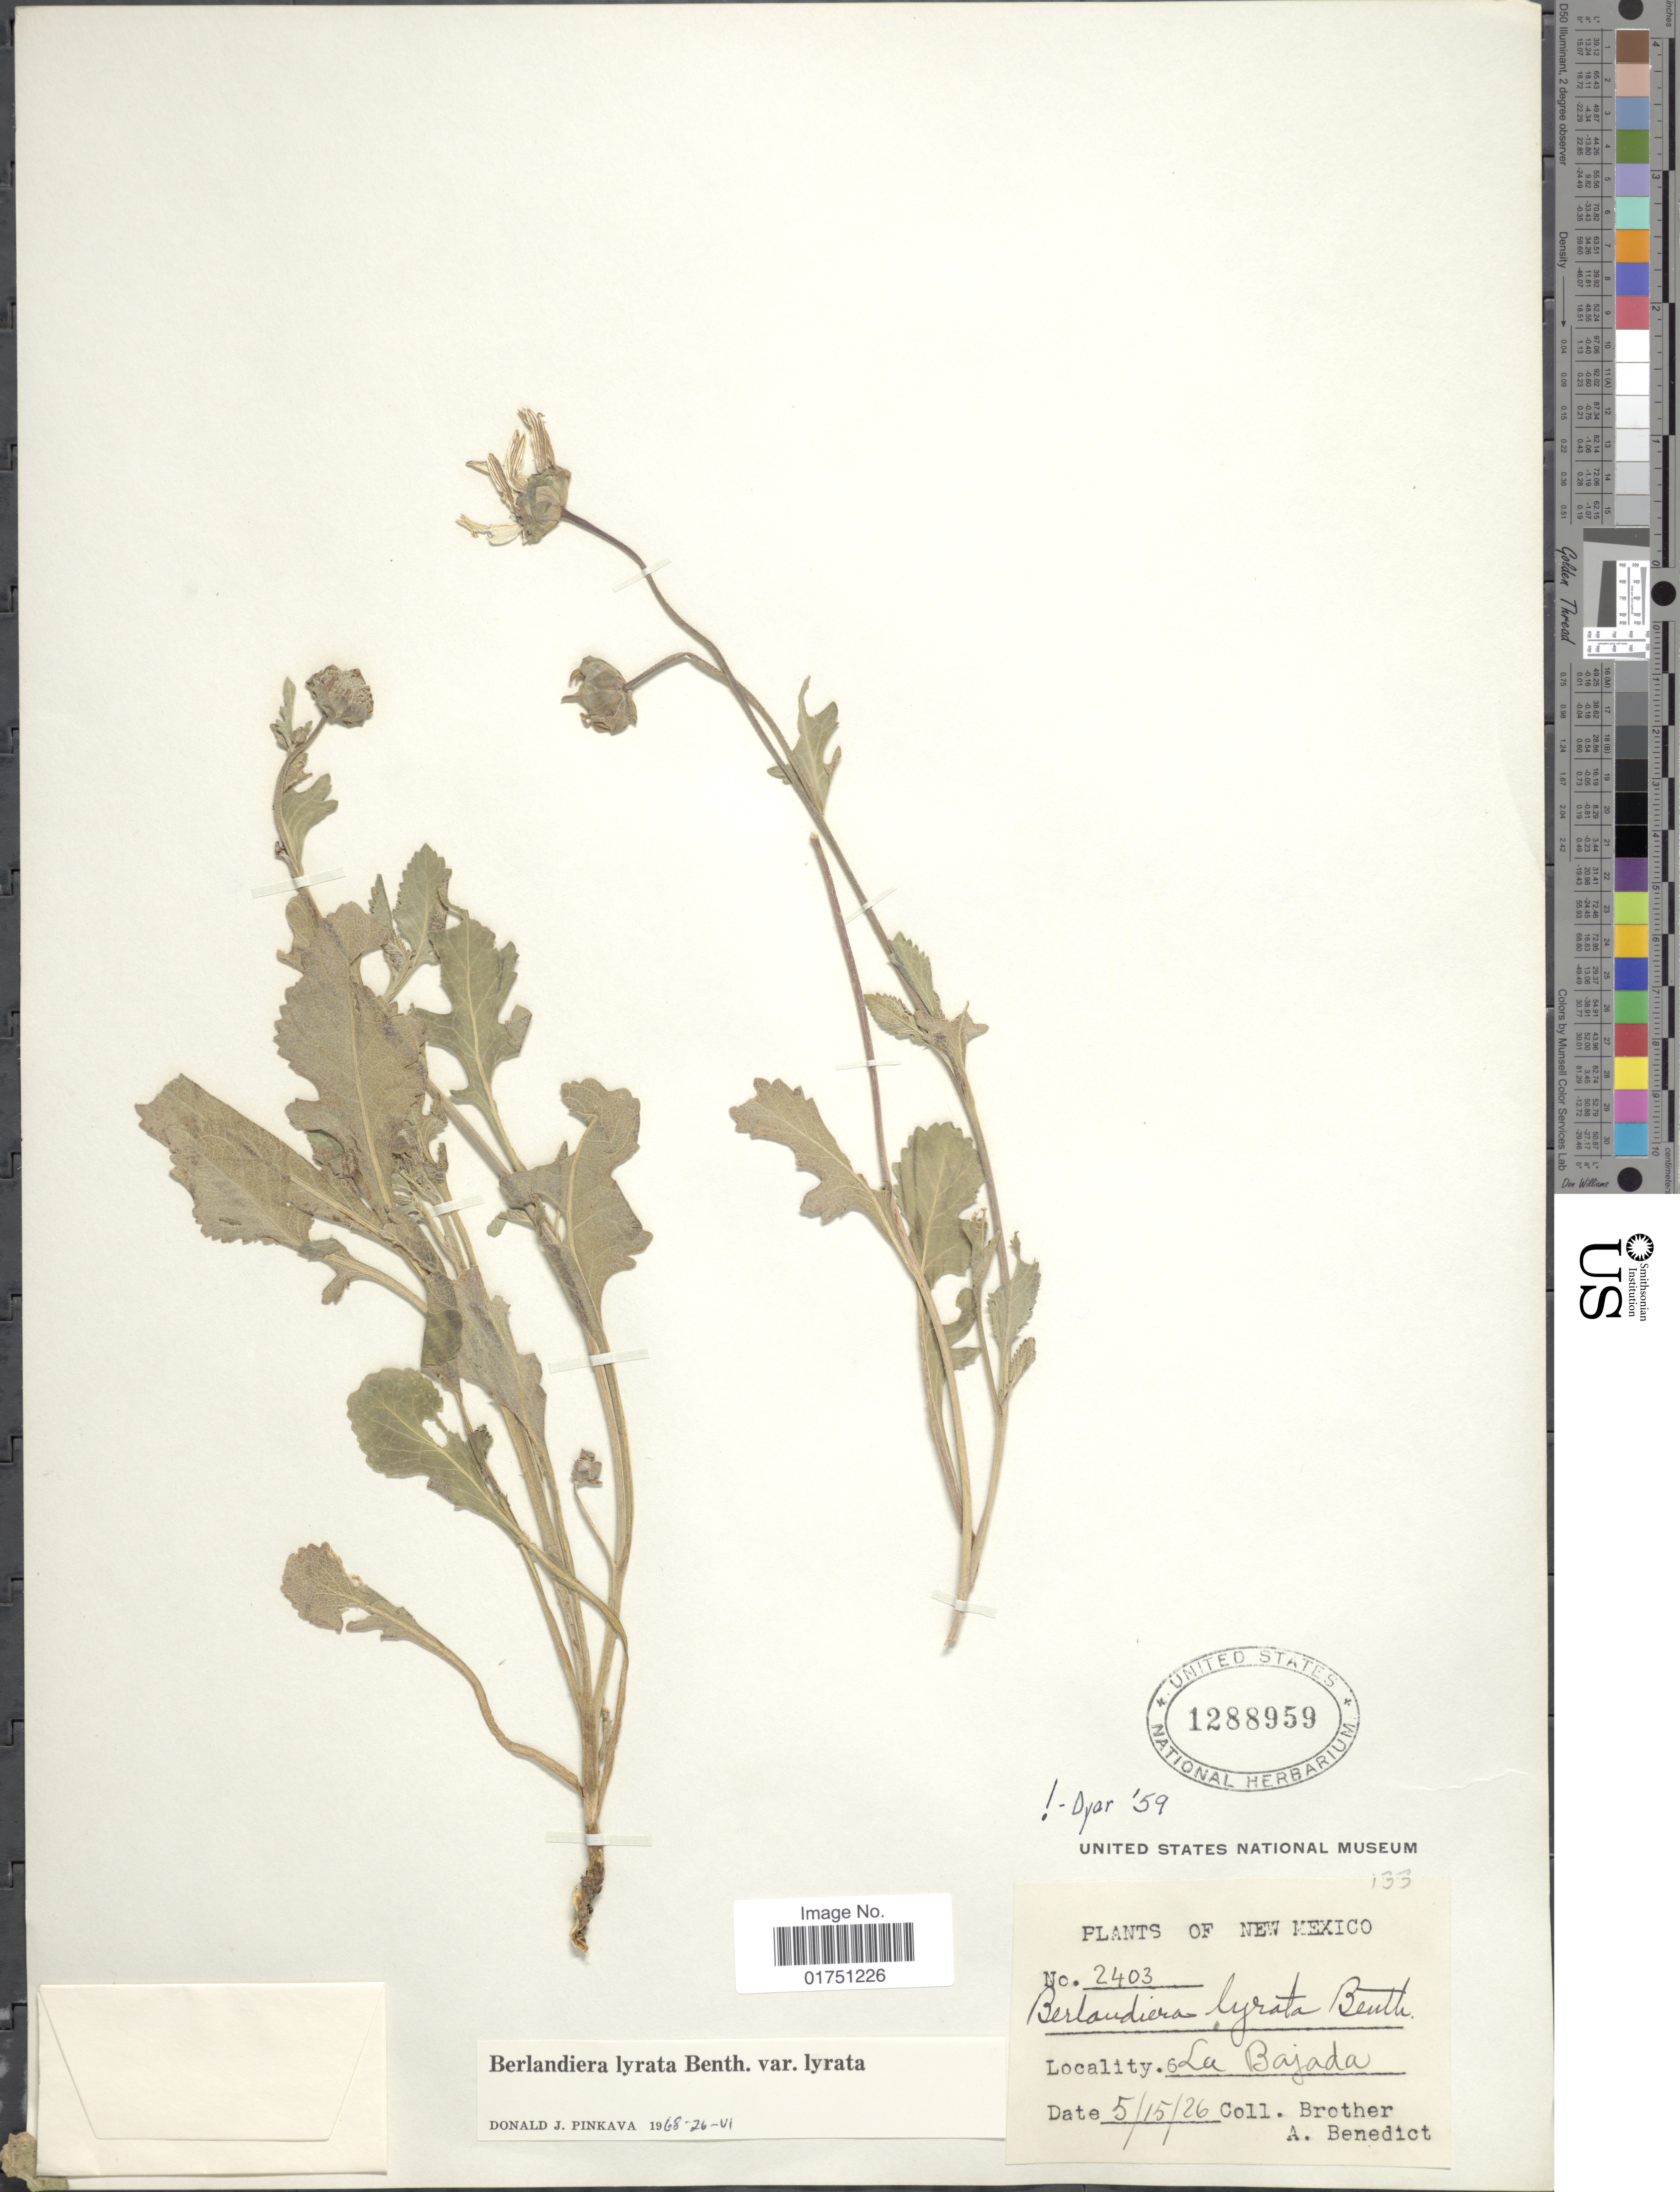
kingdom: Plantae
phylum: Tracheophyta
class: Magnoliopsida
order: Asterales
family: Asteraceae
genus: Berlandiera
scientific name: Berlandiera lyrata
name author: Benth.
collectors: Bro. A. Benedict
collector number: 2403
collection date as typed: Transcribed d/m/y: 15/5/26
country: United States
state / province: New Mexico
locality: La Bajada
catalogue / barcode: US 1288959